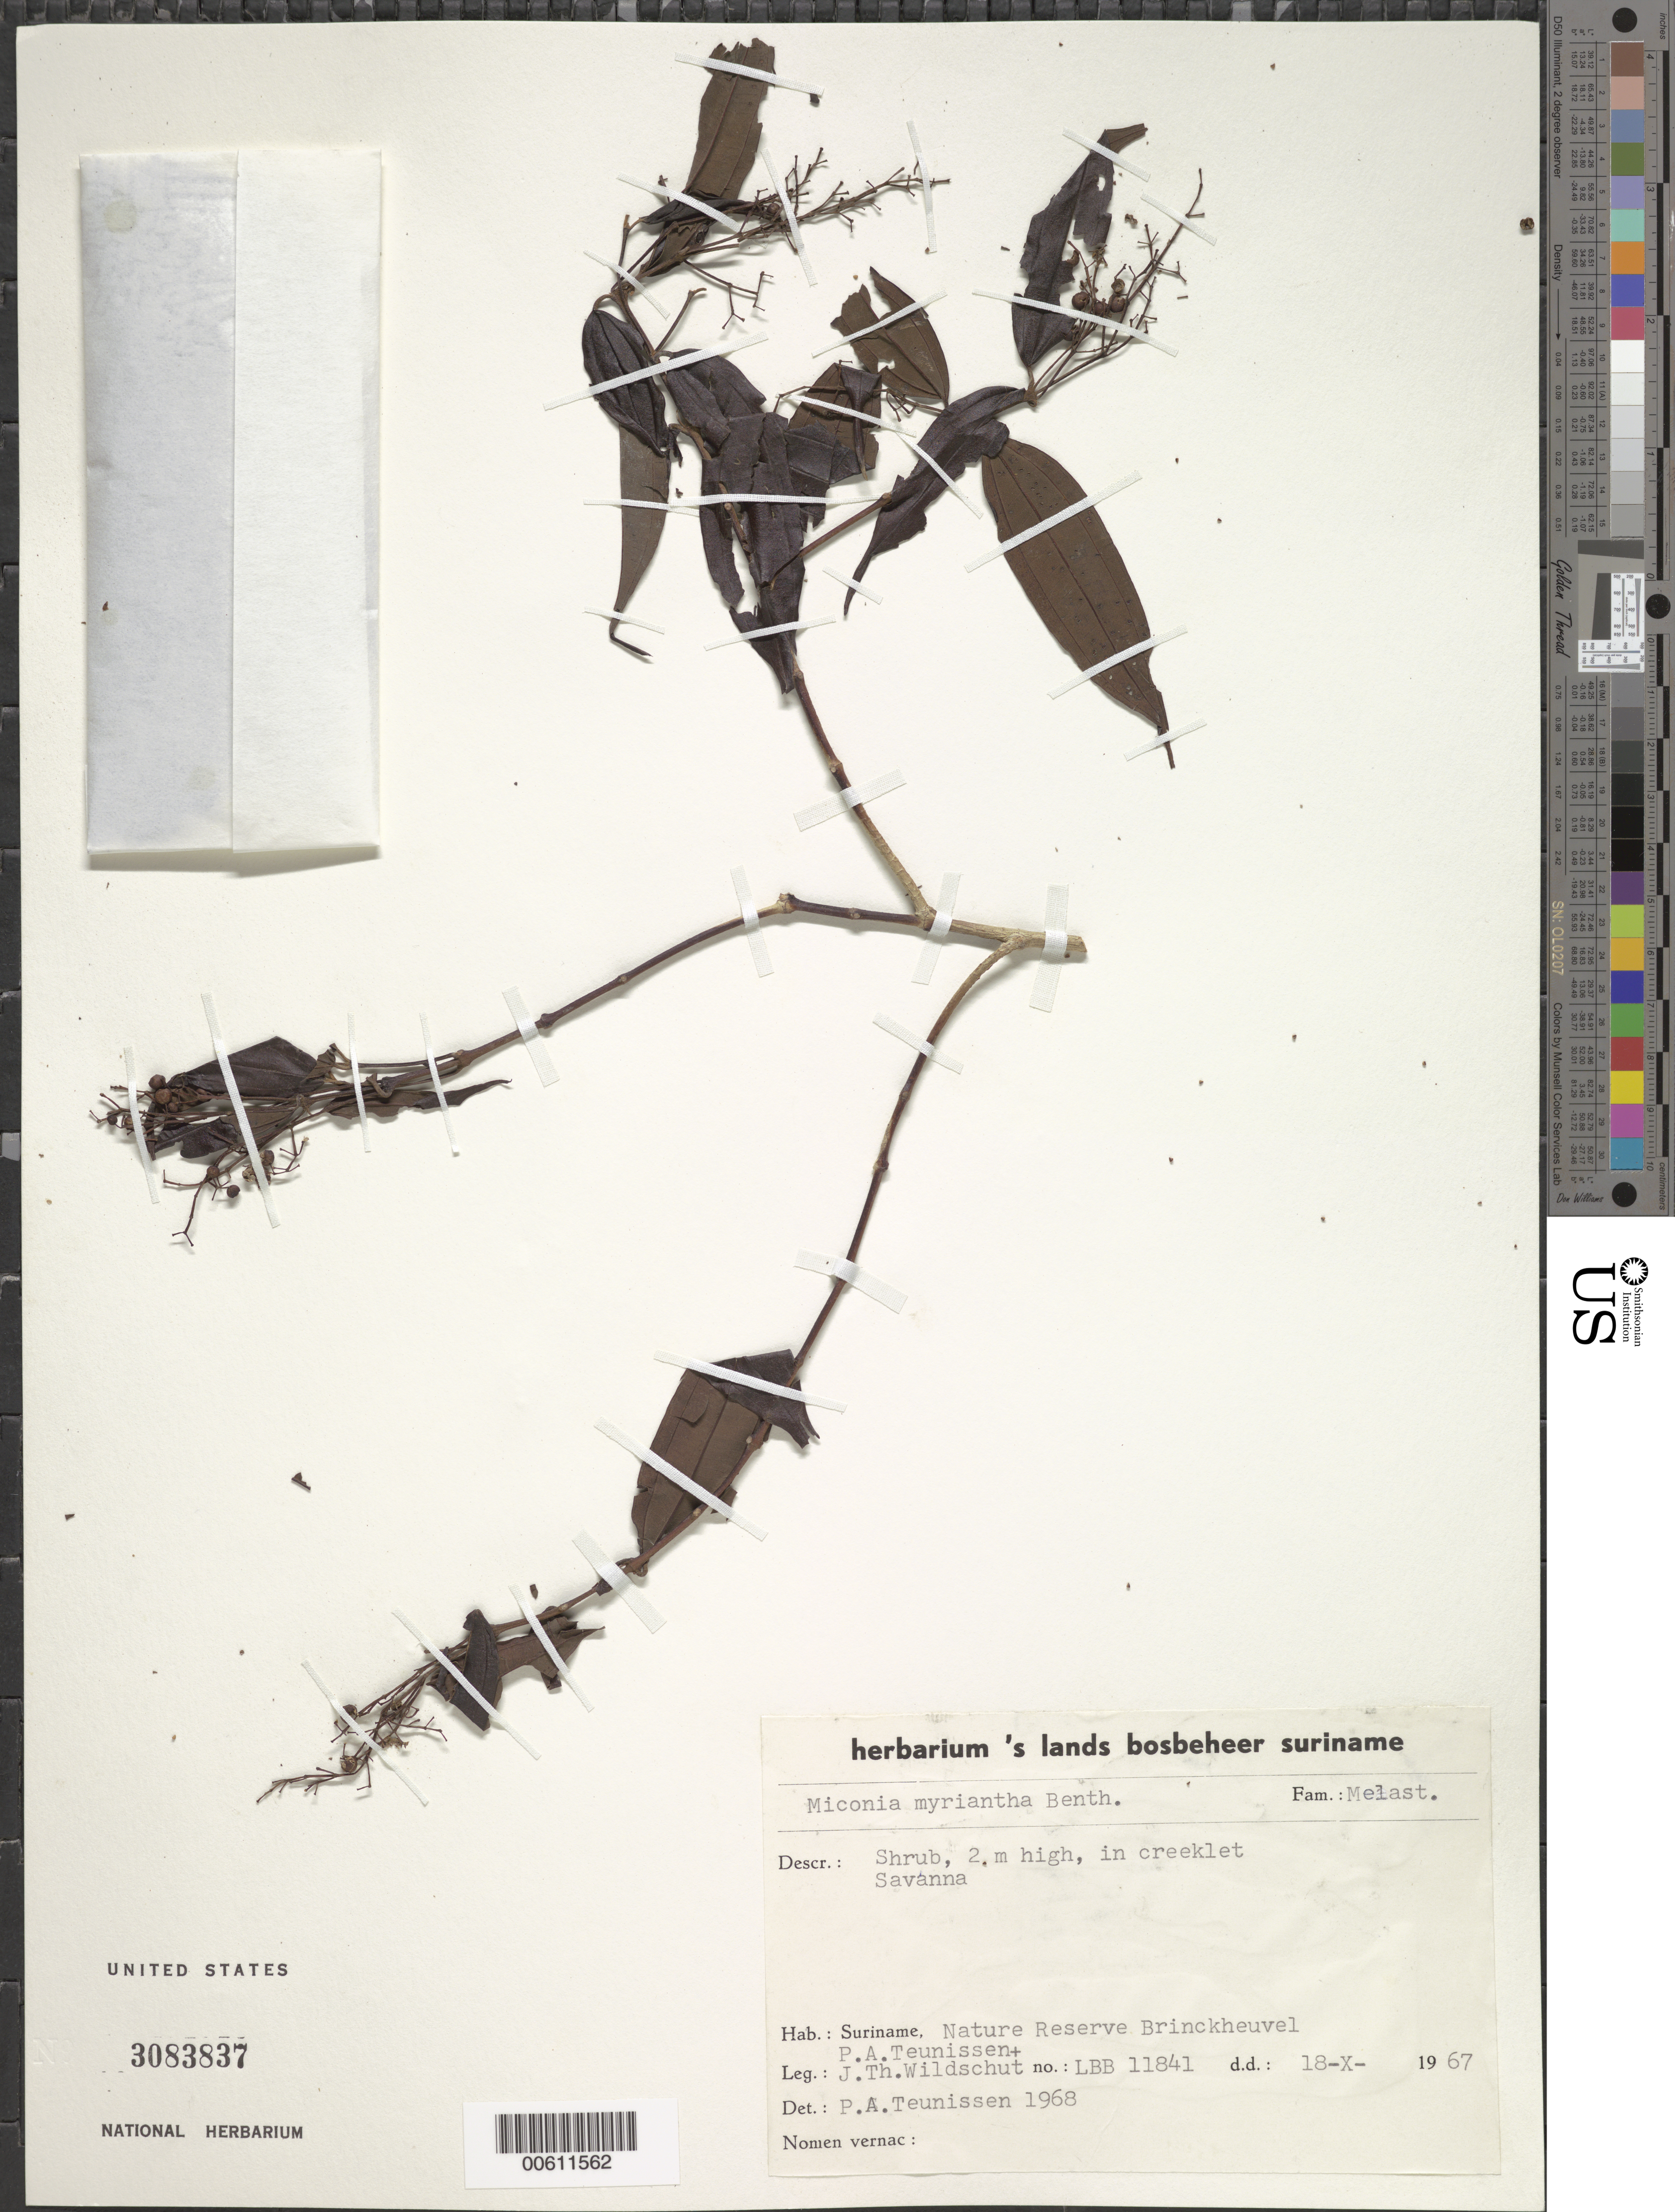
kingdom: Plantae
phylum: Tracheophyta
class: Magnoliopsida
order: Myrtales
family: Melastomataceae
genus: Miconia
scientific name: Miconia myriantha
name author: Benth.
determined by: Teunissen, P. A.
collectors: P. Teunissen & J. Wildschut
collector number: LBB 11841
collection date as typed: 18-Oct-67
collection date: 1967-10-18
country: Suriname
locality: Nature Reserve Brinckheuvel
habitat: Savanna, in creeklet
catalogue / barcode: US 3083837